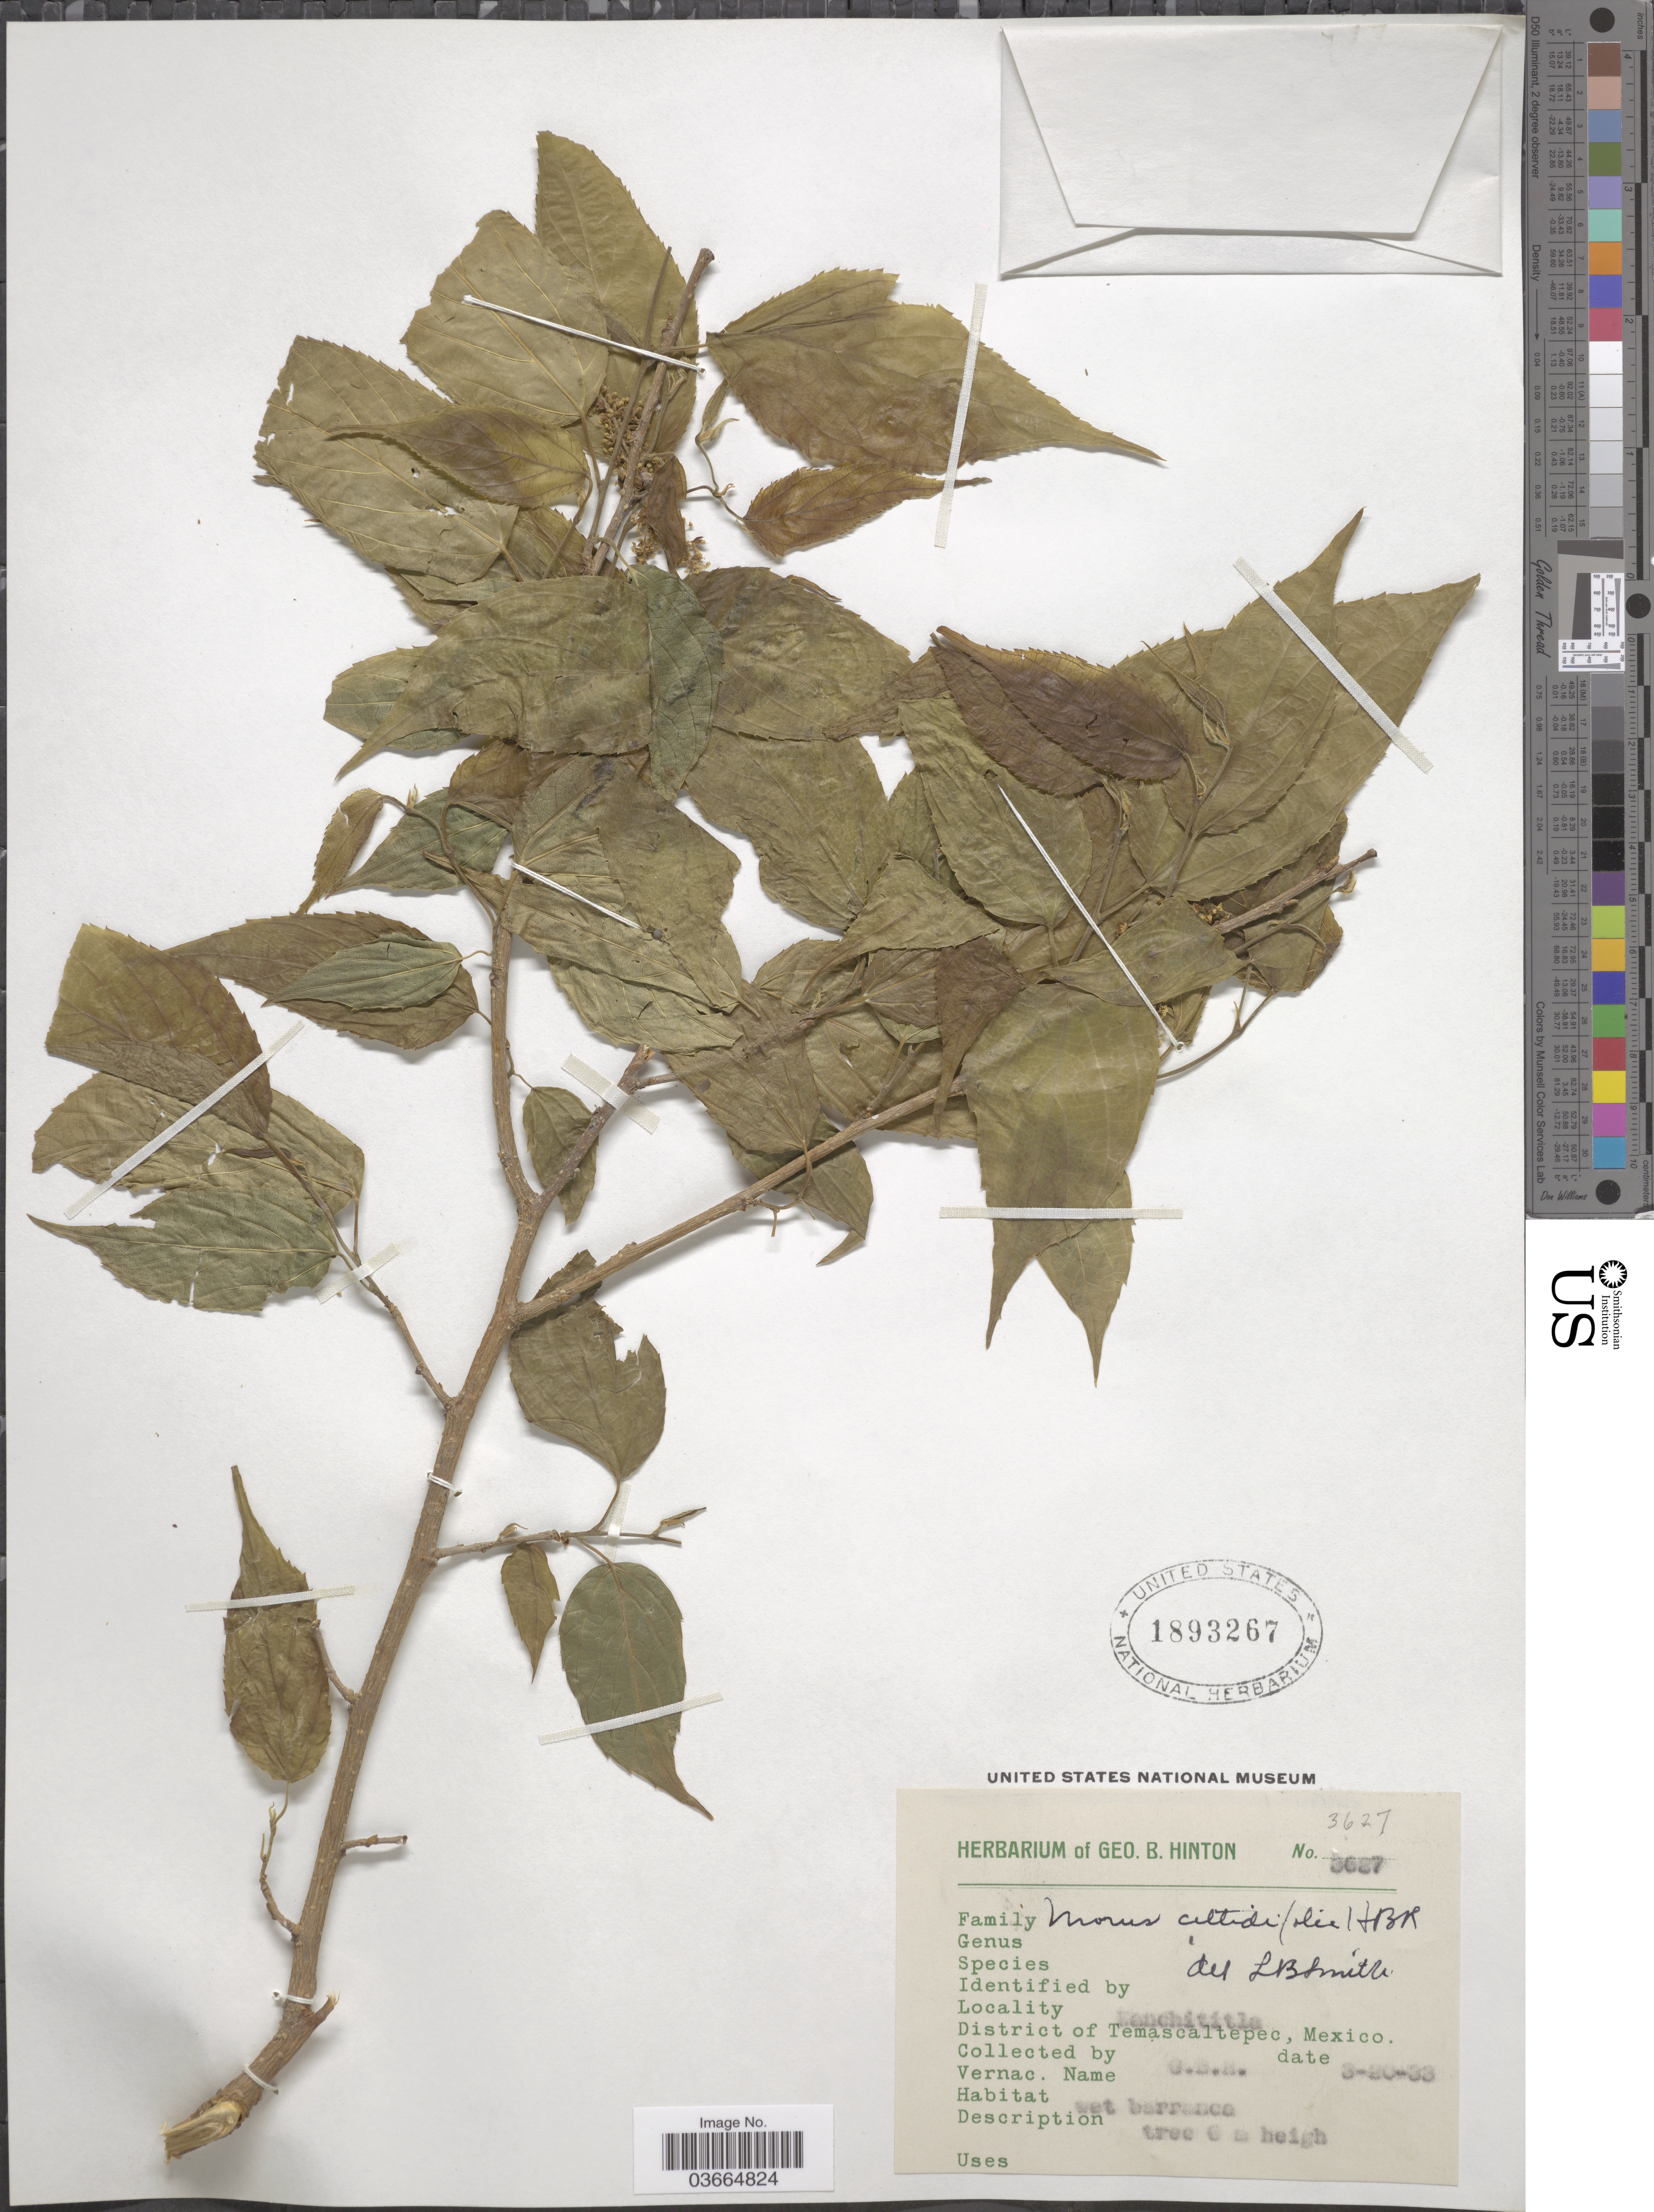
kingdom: Plantae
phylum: Tracheophyta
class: Magnoliopsida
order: Rosales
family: Moraceae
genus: Morus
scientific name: Morus celtidifolia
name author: Kunth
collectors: G. B. Hinton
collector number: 3627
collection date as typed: Transcribed d/m/y: 20/3/33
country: Mexico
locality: !anchititla. District of Temascaltepec.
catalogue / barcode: US 1893267